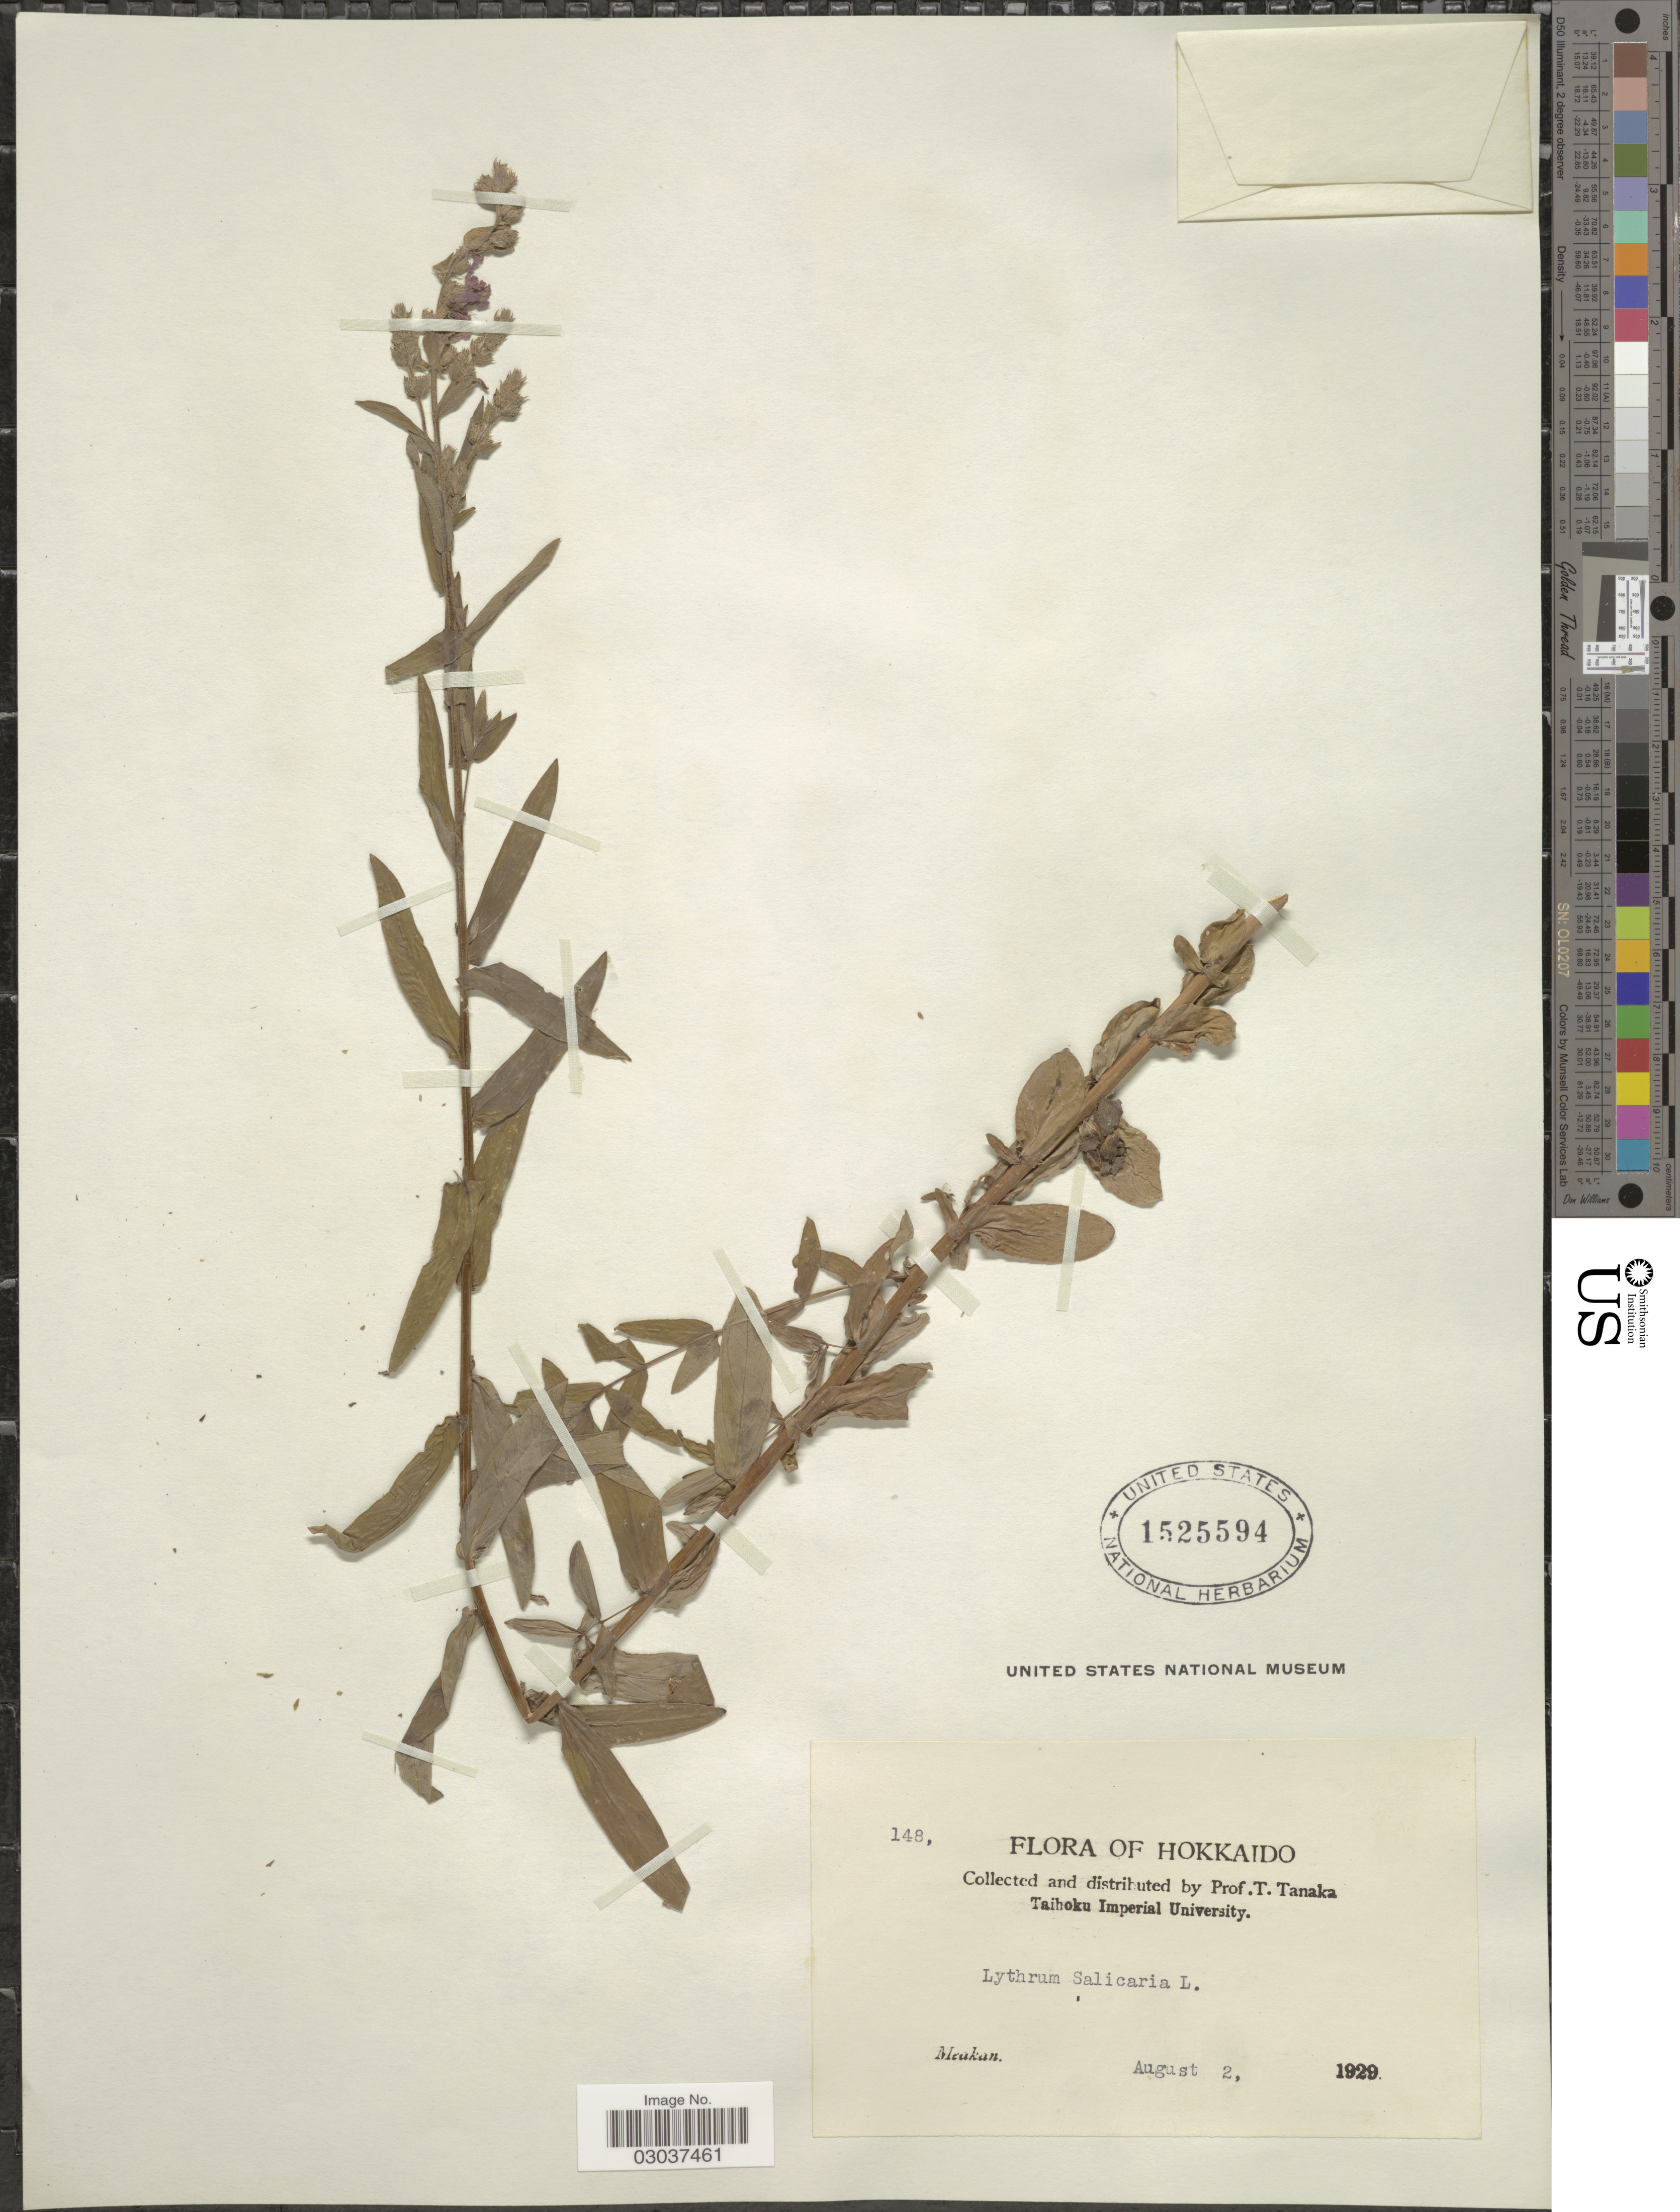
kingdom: Plantae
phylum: Tracheophyta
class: Magnoliopsida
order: Myrtales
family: Lythraceae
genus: Lythrum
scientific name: Lythrum salicaria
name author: L.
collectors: T. Tanaka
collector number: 148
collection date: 1929-08-02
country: Japan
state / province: Hokkaidō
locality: Meakan.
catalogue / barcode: US 125594